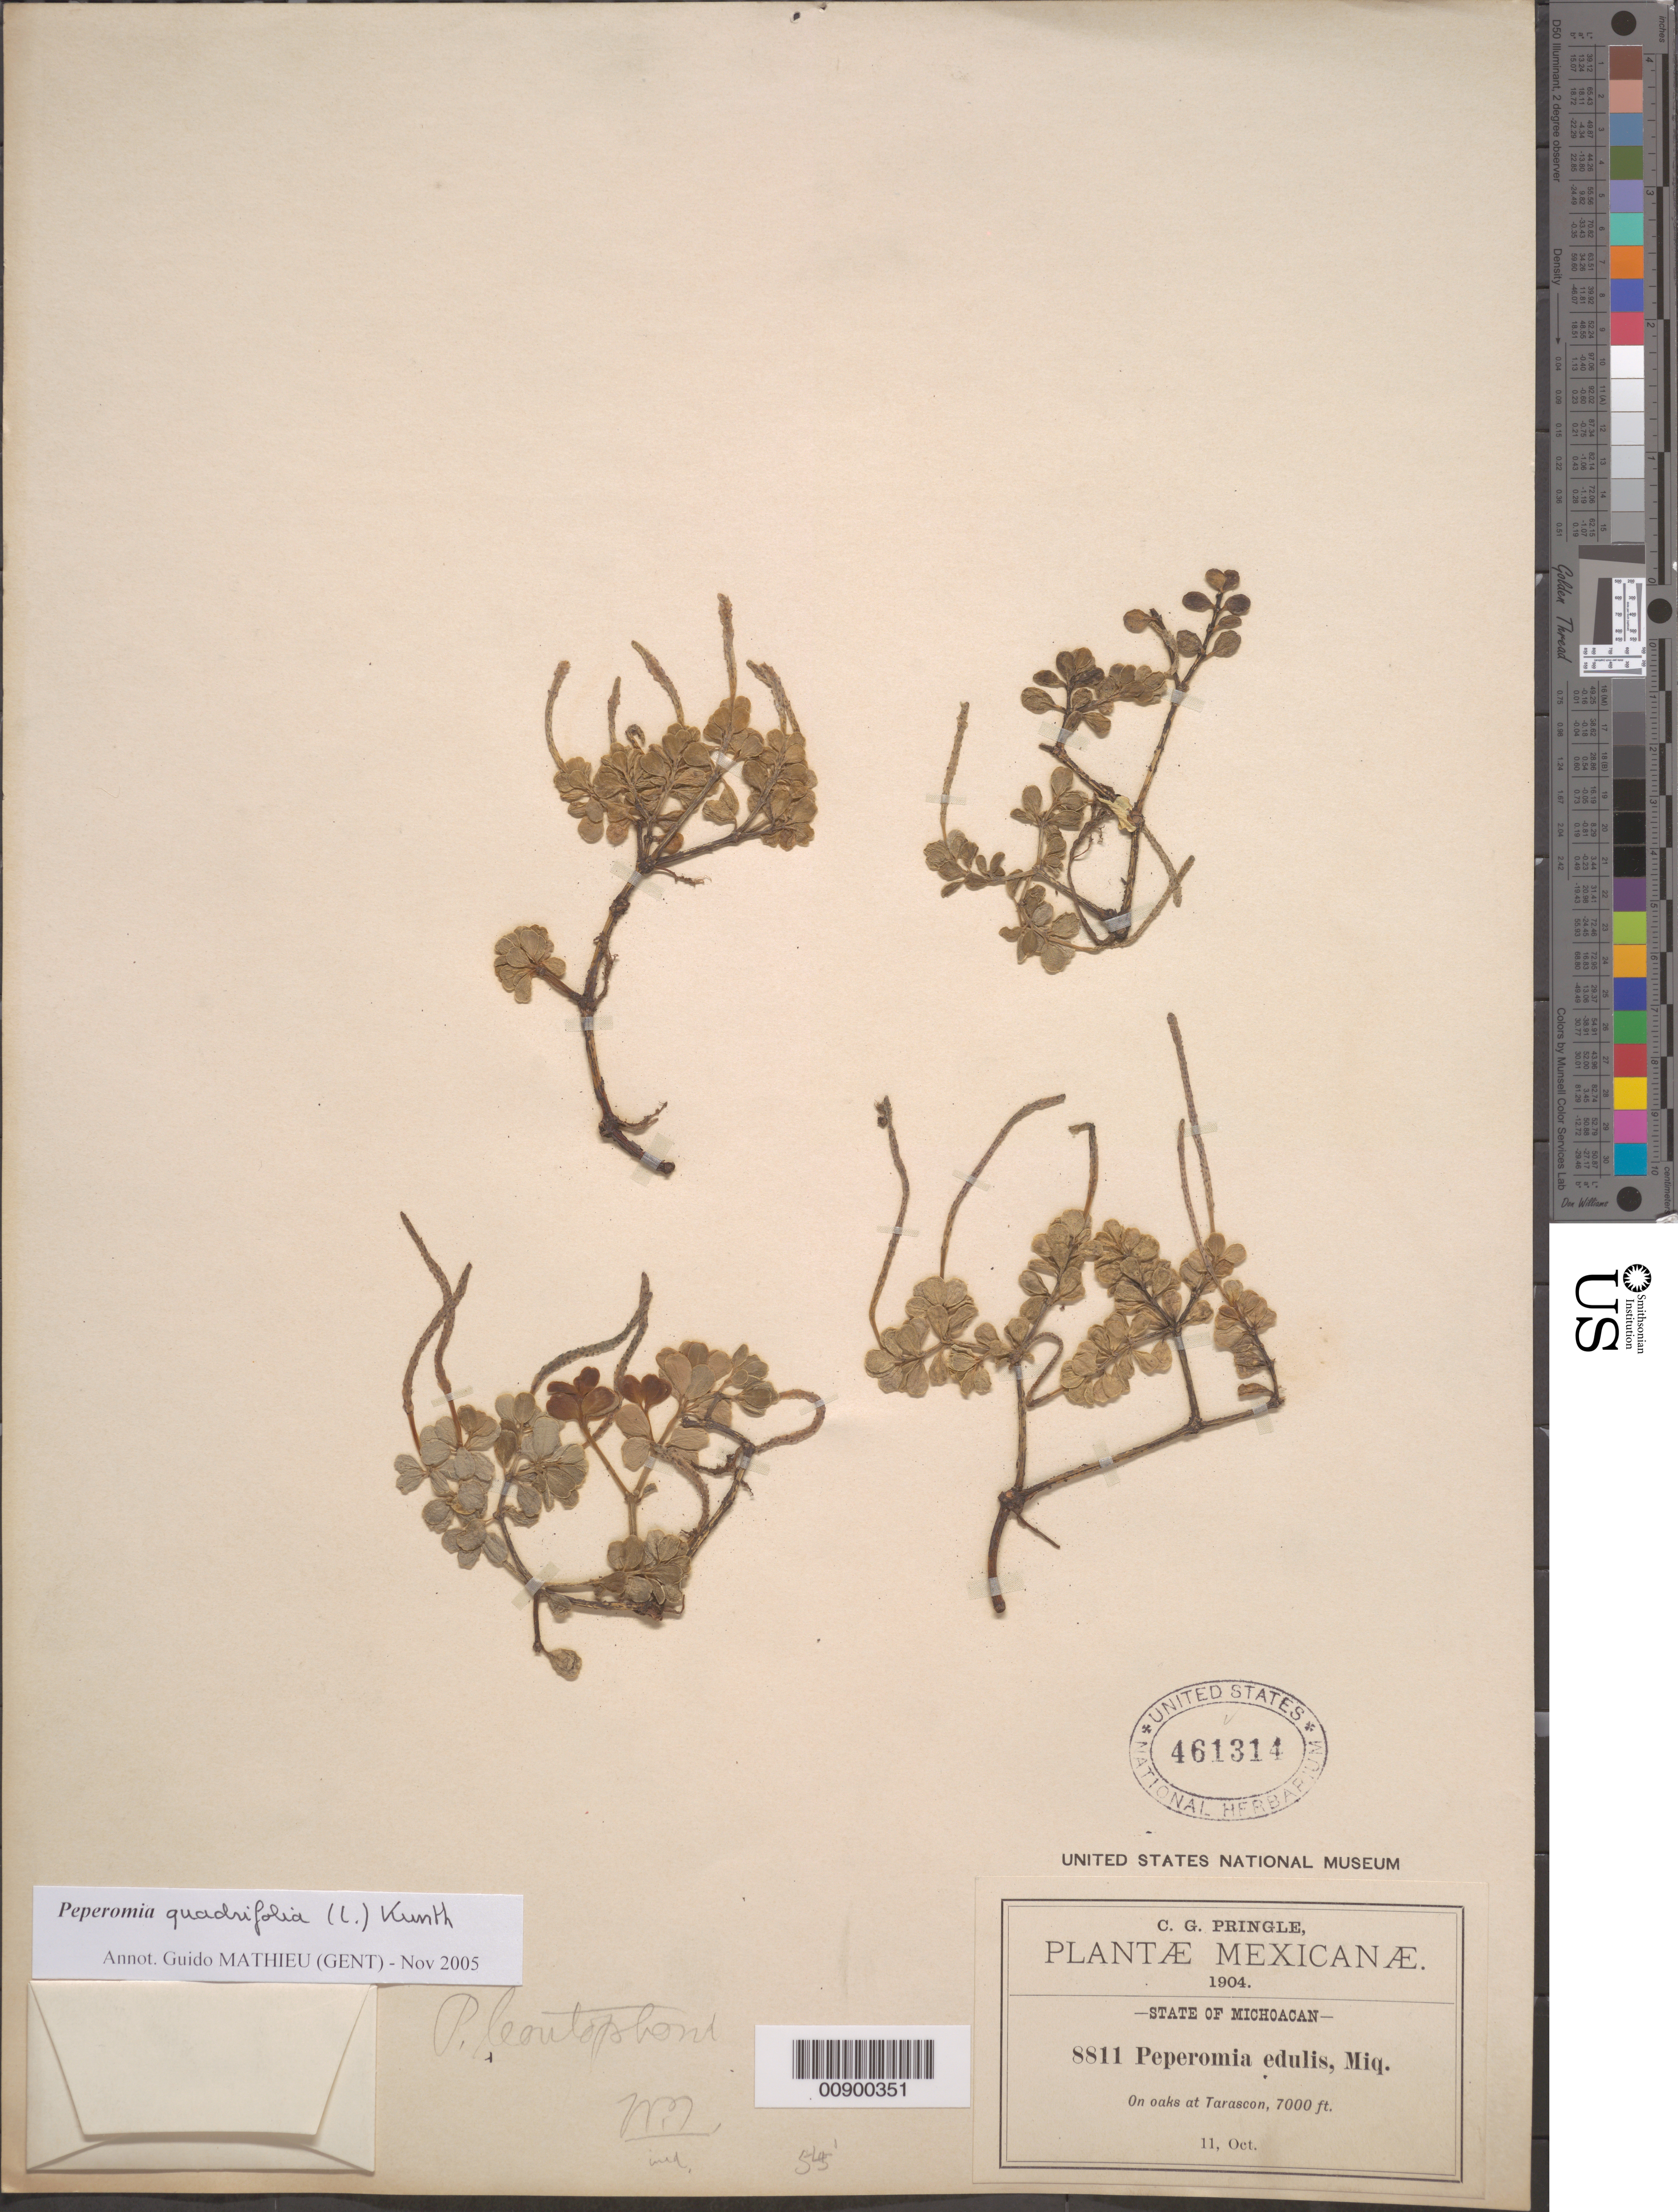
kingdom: Plantae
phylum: Tracheophyta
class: Magnoliopsida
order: Piperales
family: Piperaceae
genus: Peperomia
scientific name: Peperomia quadrifolia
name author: (L.) Kunth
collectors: C. G. Pringle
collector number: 8811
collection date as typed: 11 Oct 1904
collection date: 1904-10-11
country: Mexico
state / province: Michoacán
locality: Tarascon, Michoacán.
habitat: On oaks.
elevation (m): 2134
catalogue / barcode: US 461314